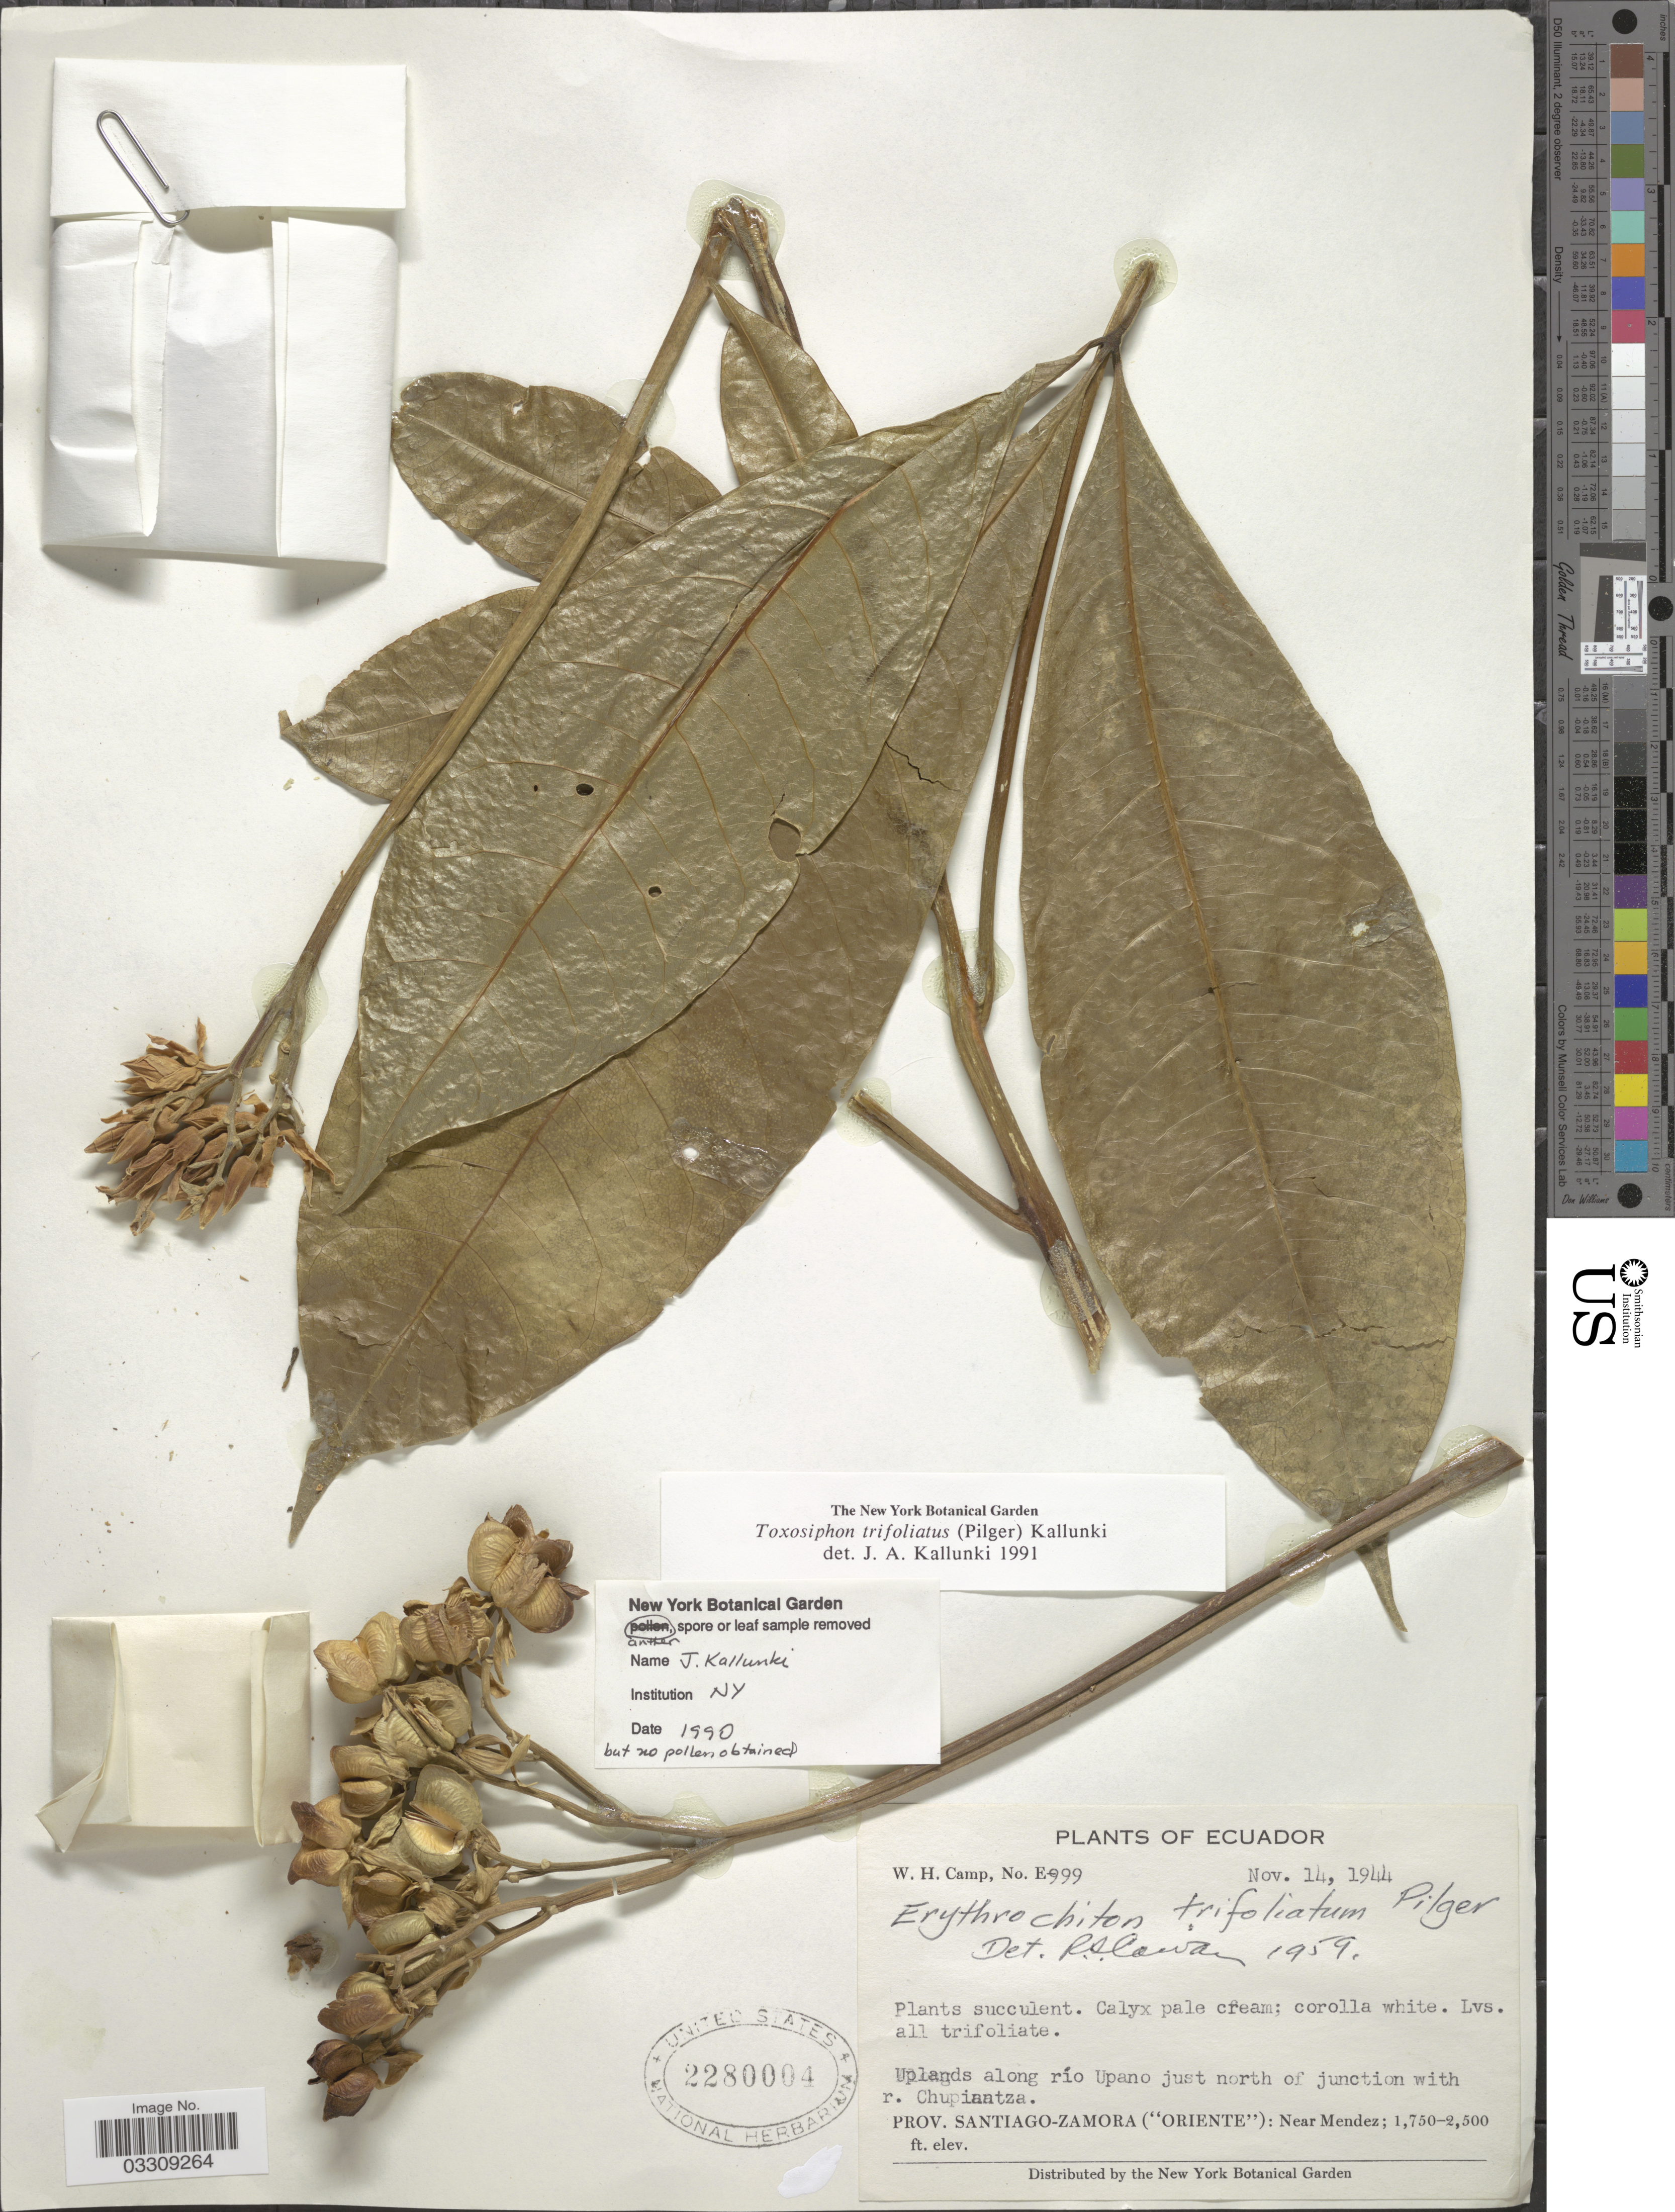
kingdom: Plantae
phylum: Tracheophyta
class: Magnoliopsida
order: Sapindales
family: Rutaceae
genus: Toxosiphon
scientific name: Toxosiphon trifoliatus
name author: (Pilg.) Kallunki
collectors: W. H. Camp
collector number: E-999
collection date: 1944-11-14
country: Ecuador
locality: Uplands along río Upano just north of junction with r. Chupiantza. Prov. Santiago-Zamora ("Oriente"): Near Mendez.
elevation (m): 533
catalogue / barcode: US 2280004